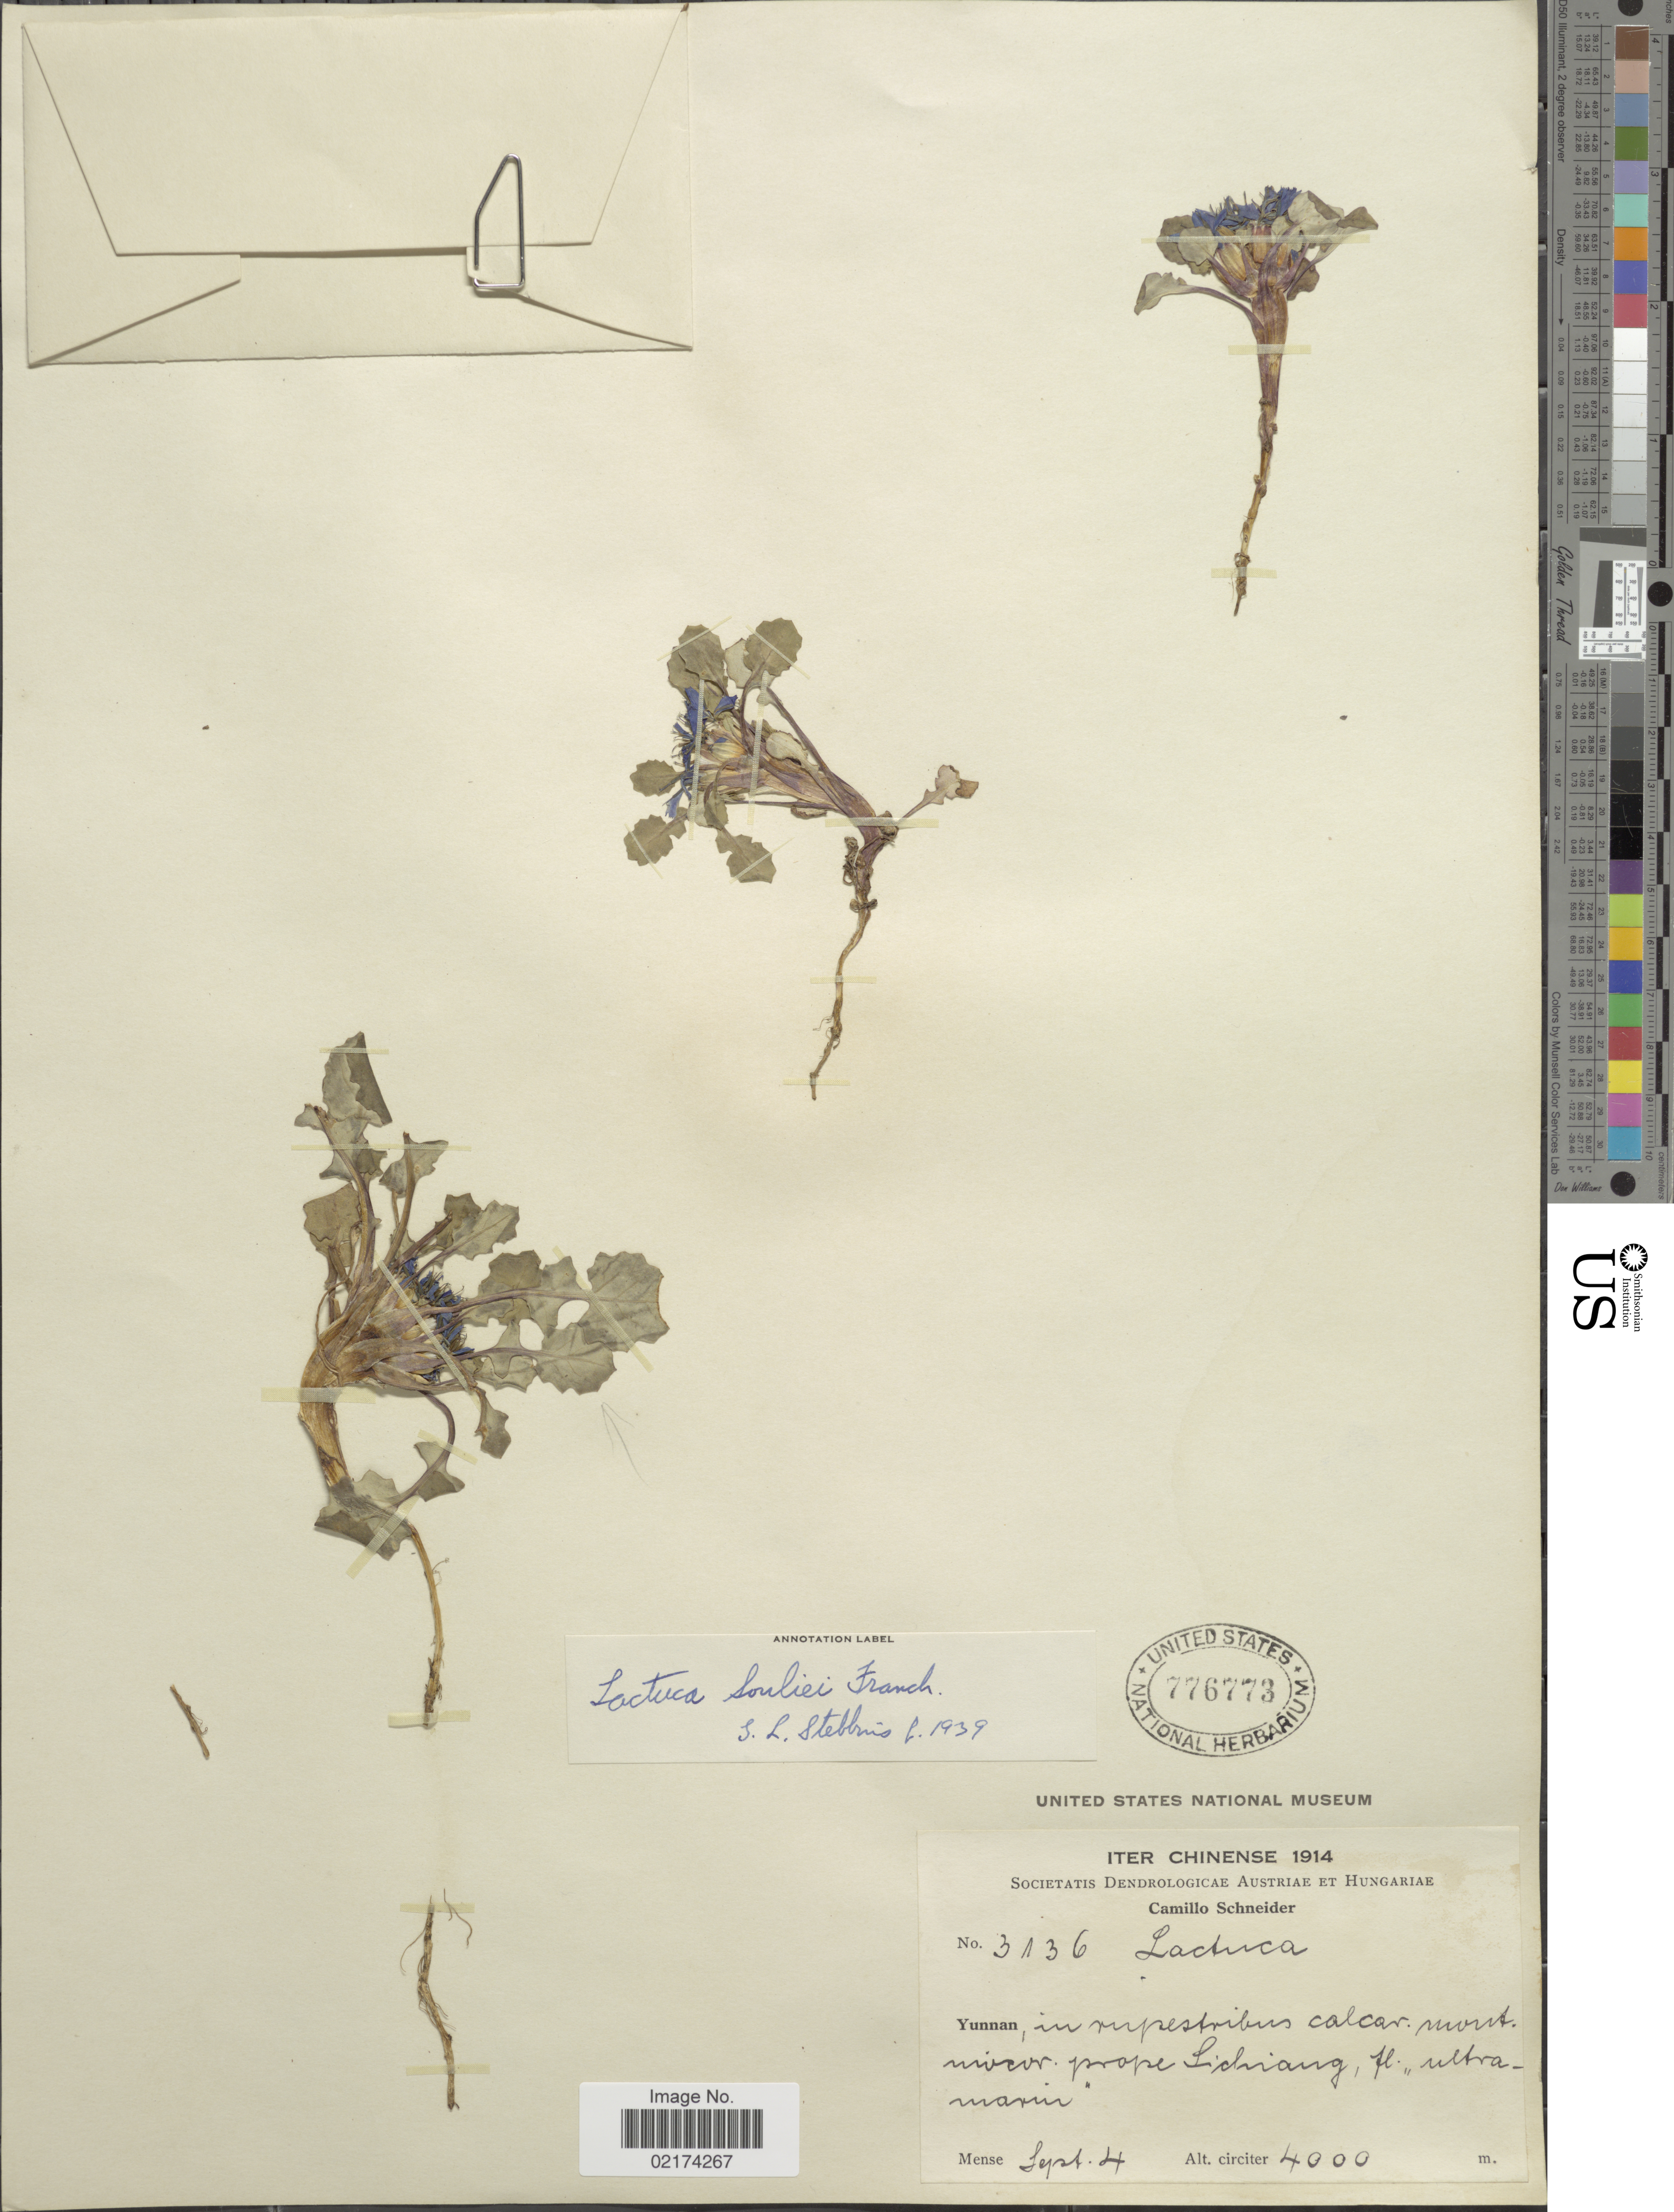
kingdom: Plantae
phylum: Tracheophyta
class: Magnoliopsida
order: Asterales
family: Asteraceae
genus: Parasyncalathium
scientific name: Parasyncalathium souliei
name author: (Franch.) J. W. Zhang et al.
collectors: C. K. Schneider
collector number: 3136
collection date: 1914-09-04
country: China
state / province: Yunnan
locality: Prope Lichiang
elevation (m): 4000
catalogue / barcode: US 776773